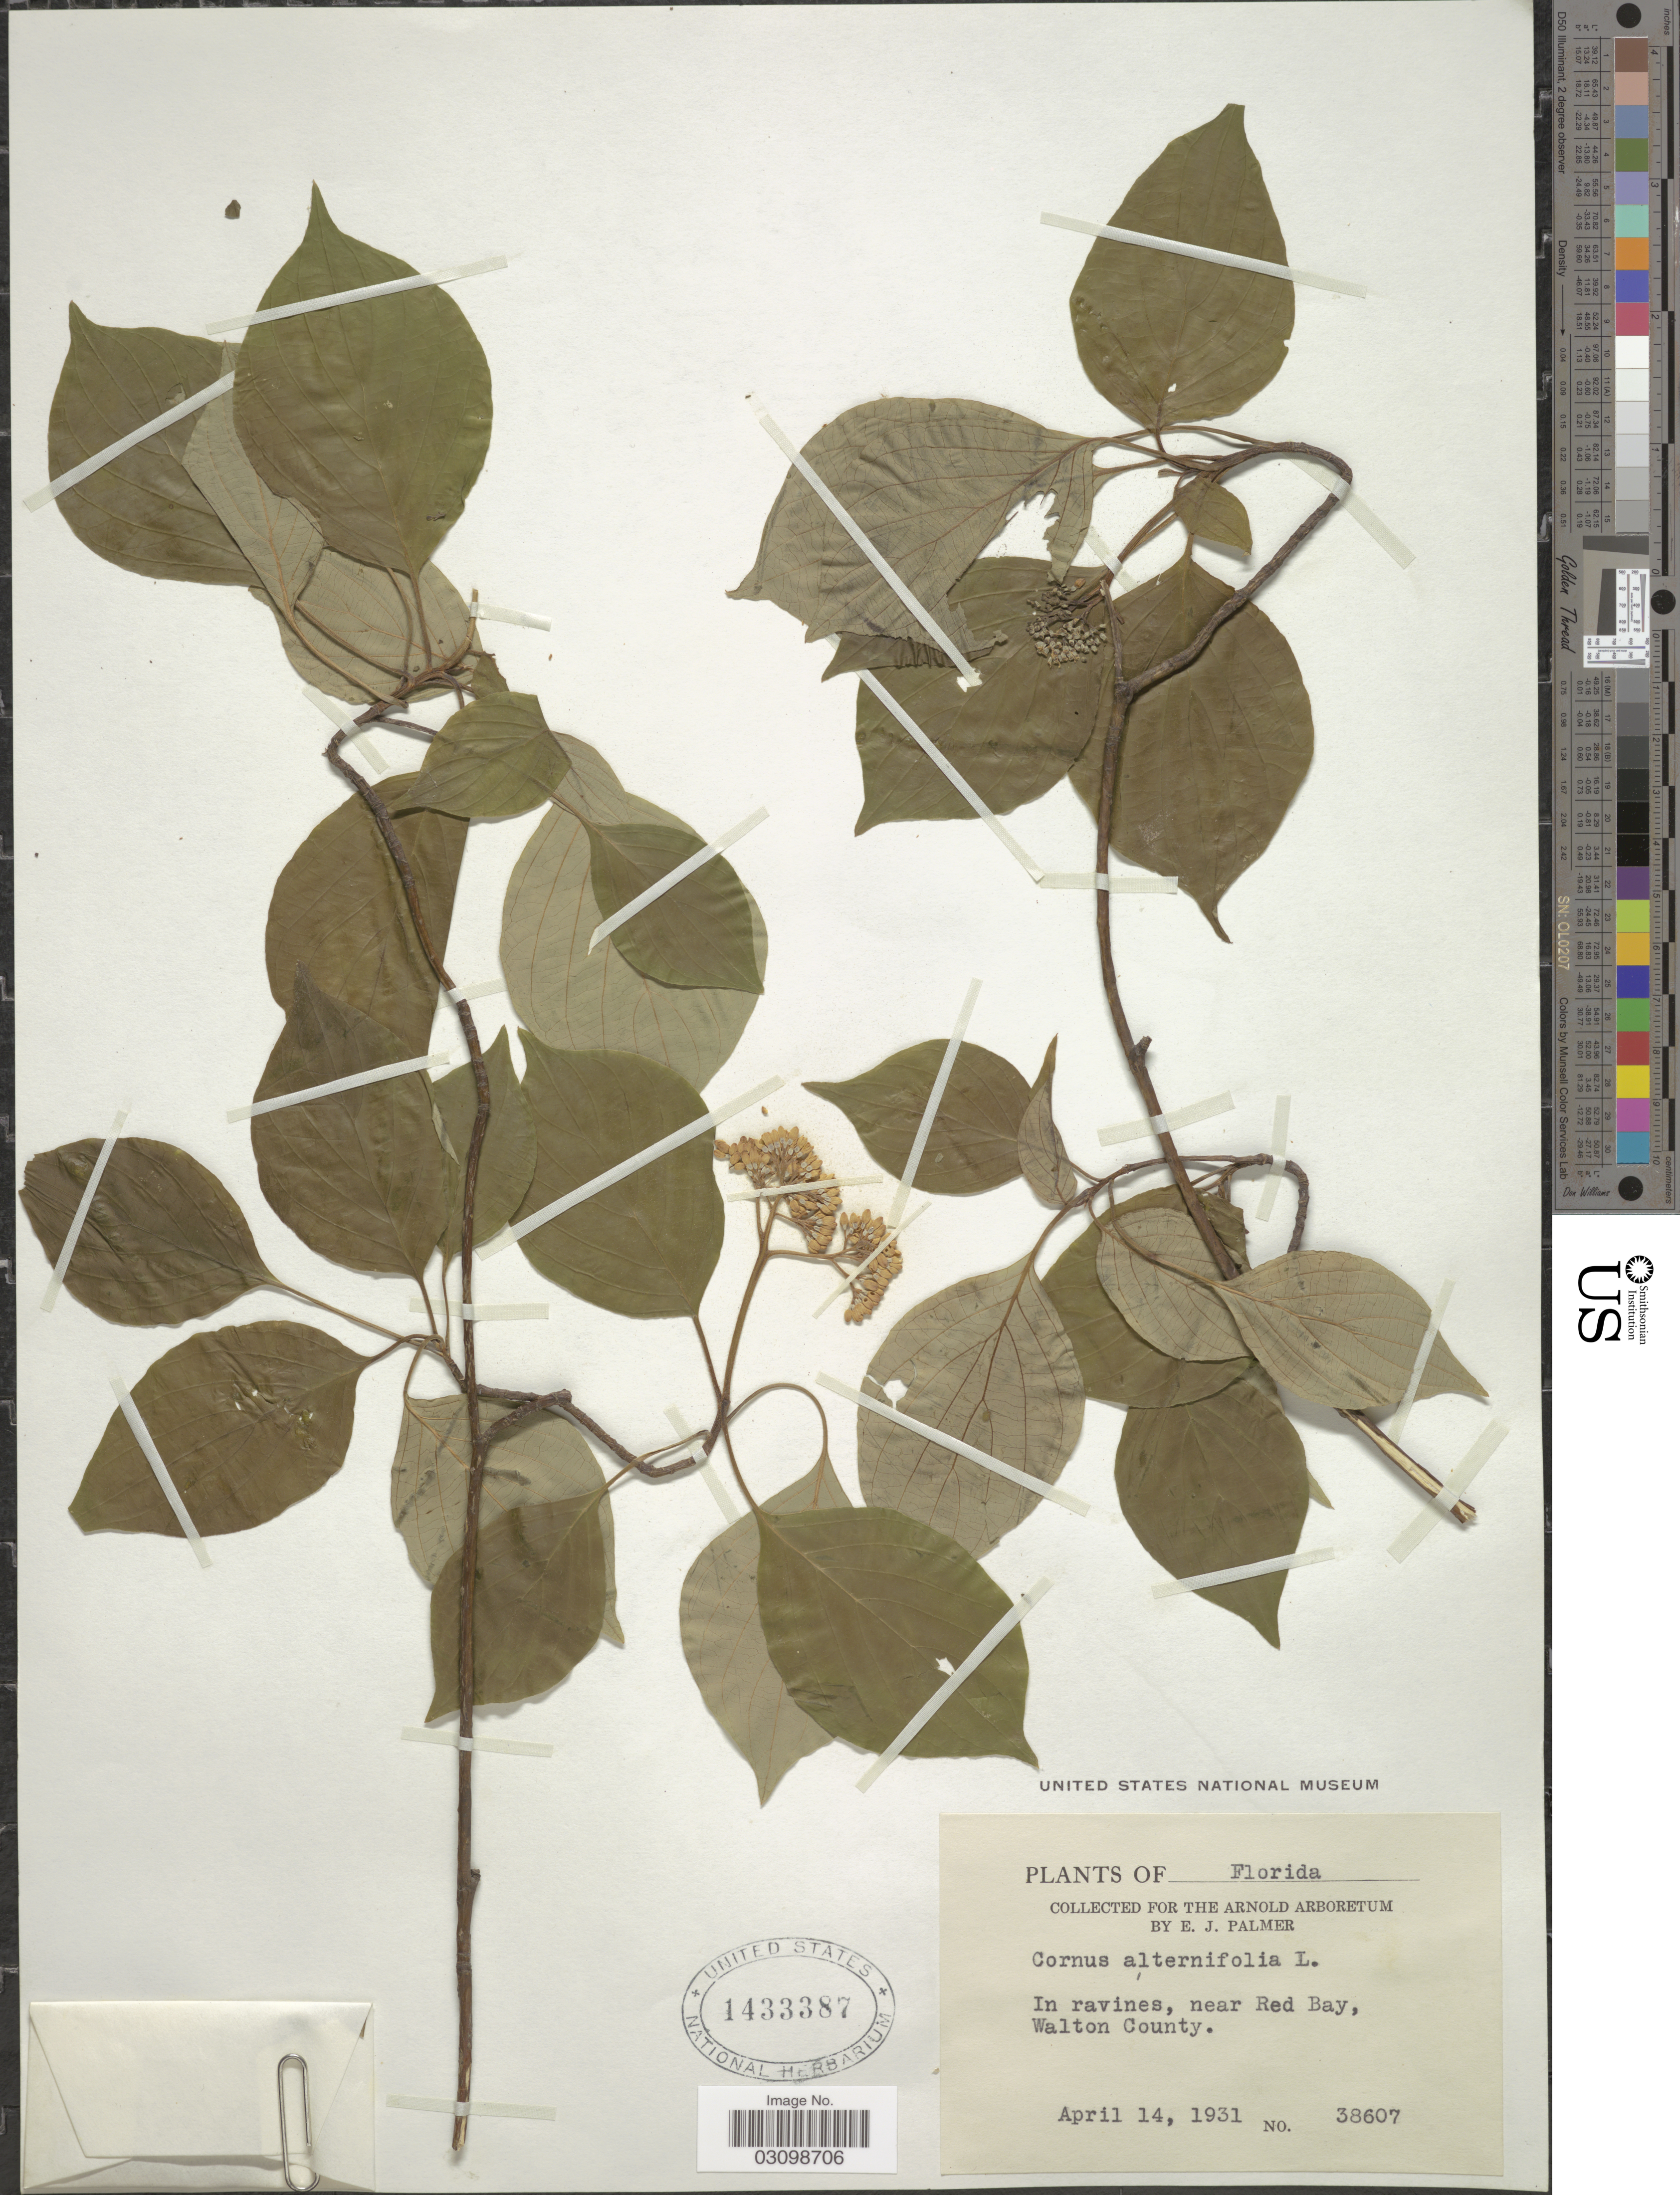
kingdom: Plantae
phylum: Tracheophyta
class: Magnoliopsida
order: Cornales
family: Cornaceae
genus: Cornus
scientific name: Cornus alternifolia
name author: L.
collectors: E. J. Palmer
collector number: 38607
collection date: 1931-04-14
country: United States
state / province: Florida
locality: In ravines, near Red Bay, Walton County.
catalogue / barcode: US 1433387